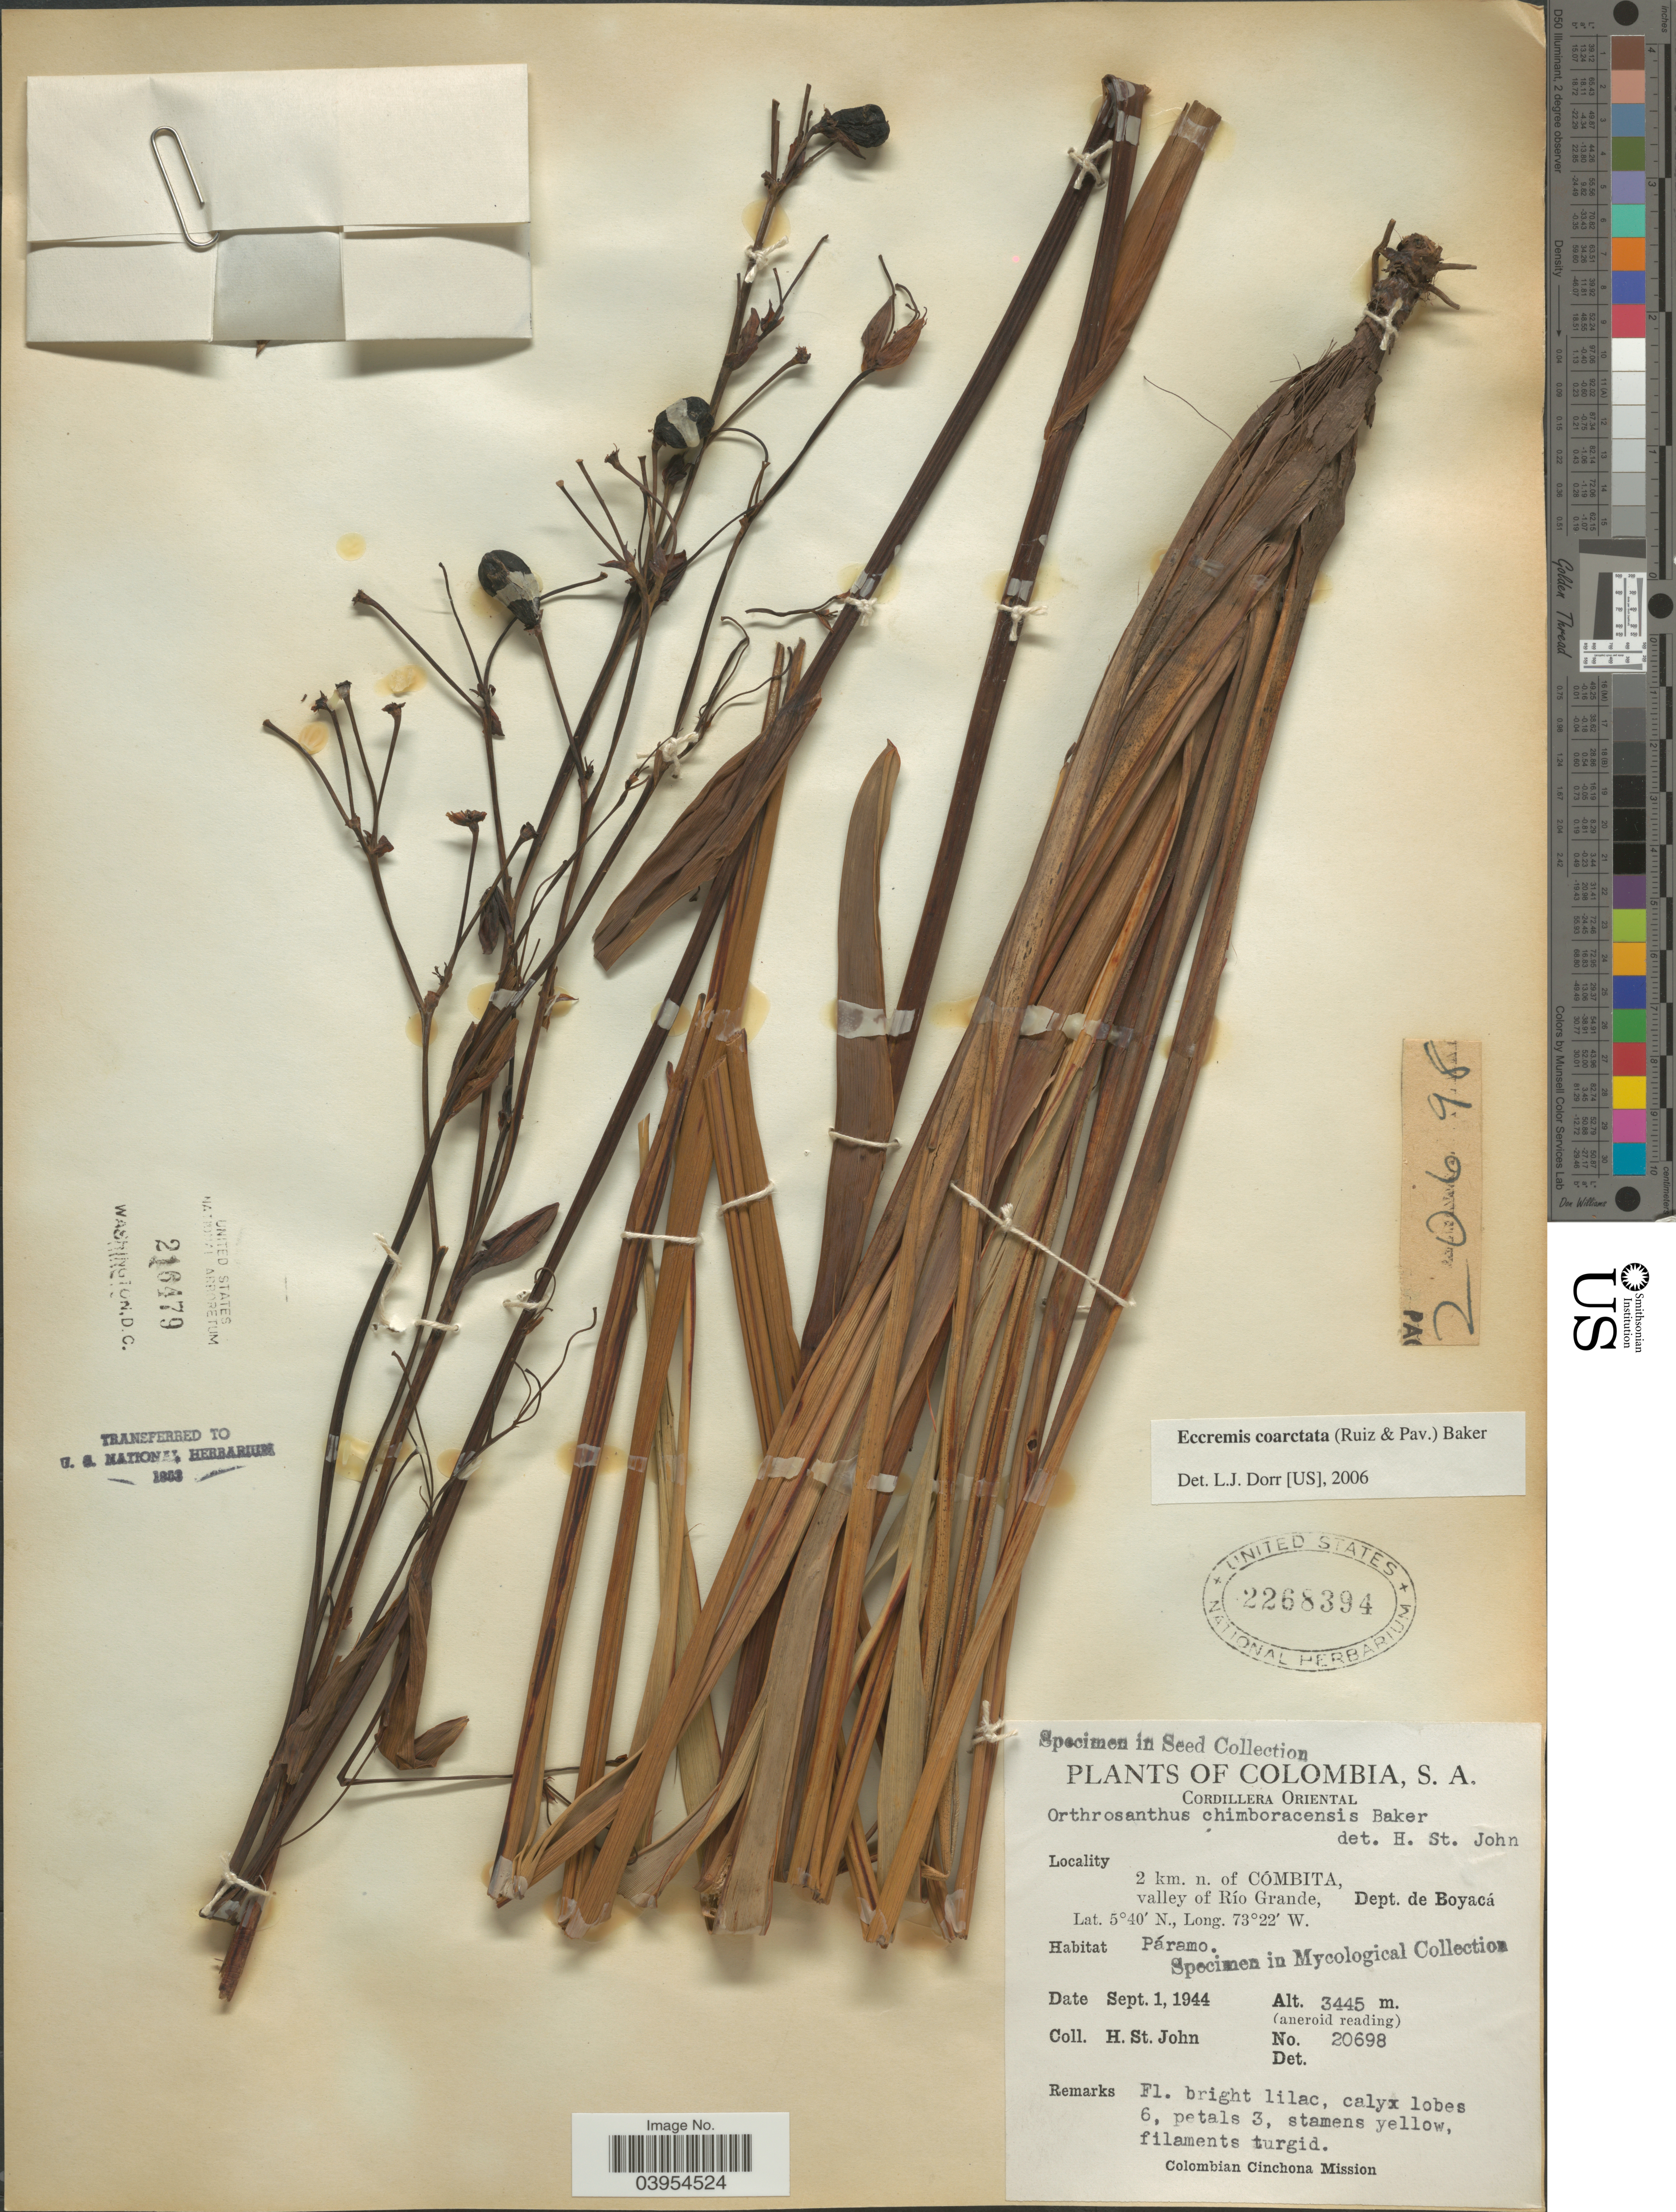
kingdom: Plantae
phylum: Tracheophyta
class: Liliopsida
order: Asparagales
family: Asphodelaceae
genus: Eccremis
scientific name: Eccremis coarctata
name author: Baker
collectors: H. St. John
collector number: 20698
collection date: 1944-09-01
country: Colombia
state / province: Boyacá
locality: Cordillera Oriental. 2 km. n. of Cómbita, valley of Río Grande, Dept. de Boyacá.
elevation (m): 3445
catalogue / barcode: US 2268394